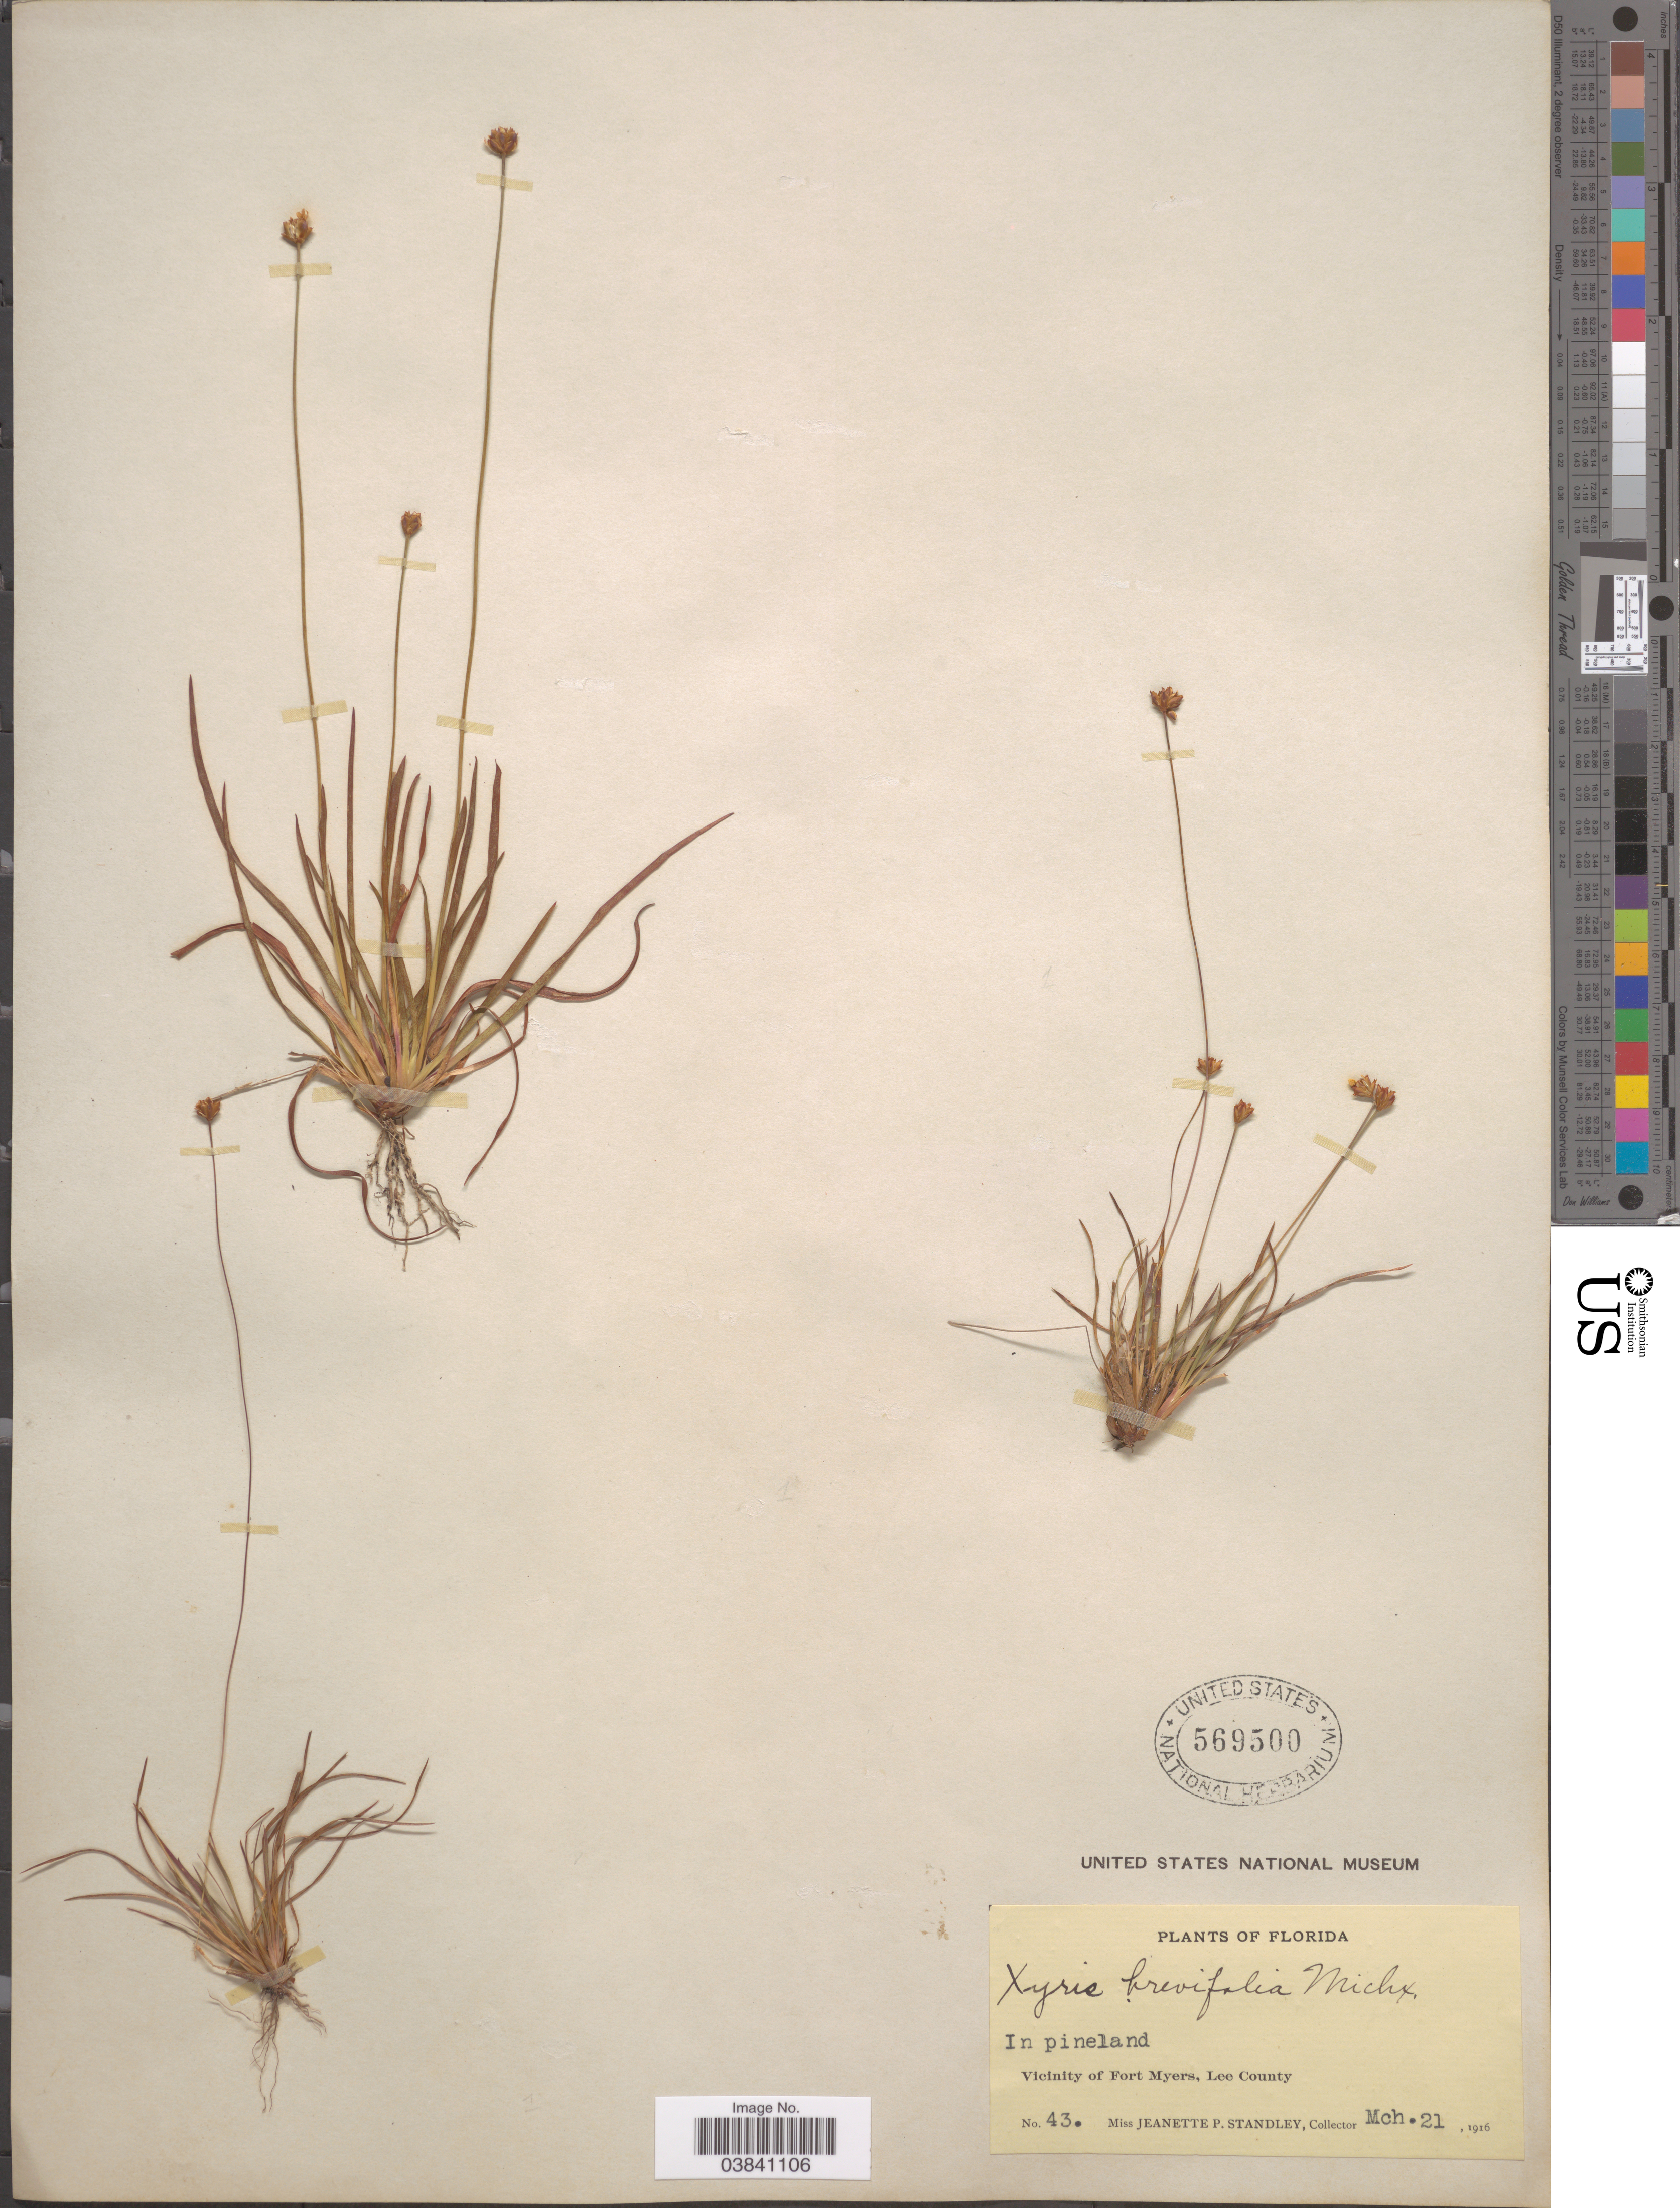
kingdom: Plantae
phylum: Tracheophyta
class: Liliopsida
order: Poales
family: Xyridaceae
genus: Xyris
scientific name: Xyris brevifolia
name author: Michx.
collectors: J. P. Standley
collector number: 43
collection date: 1916-03-21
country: United States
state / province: Florida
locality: In pineland. Vicinity of Fort Myers, Lee County.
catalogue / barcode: US 569500